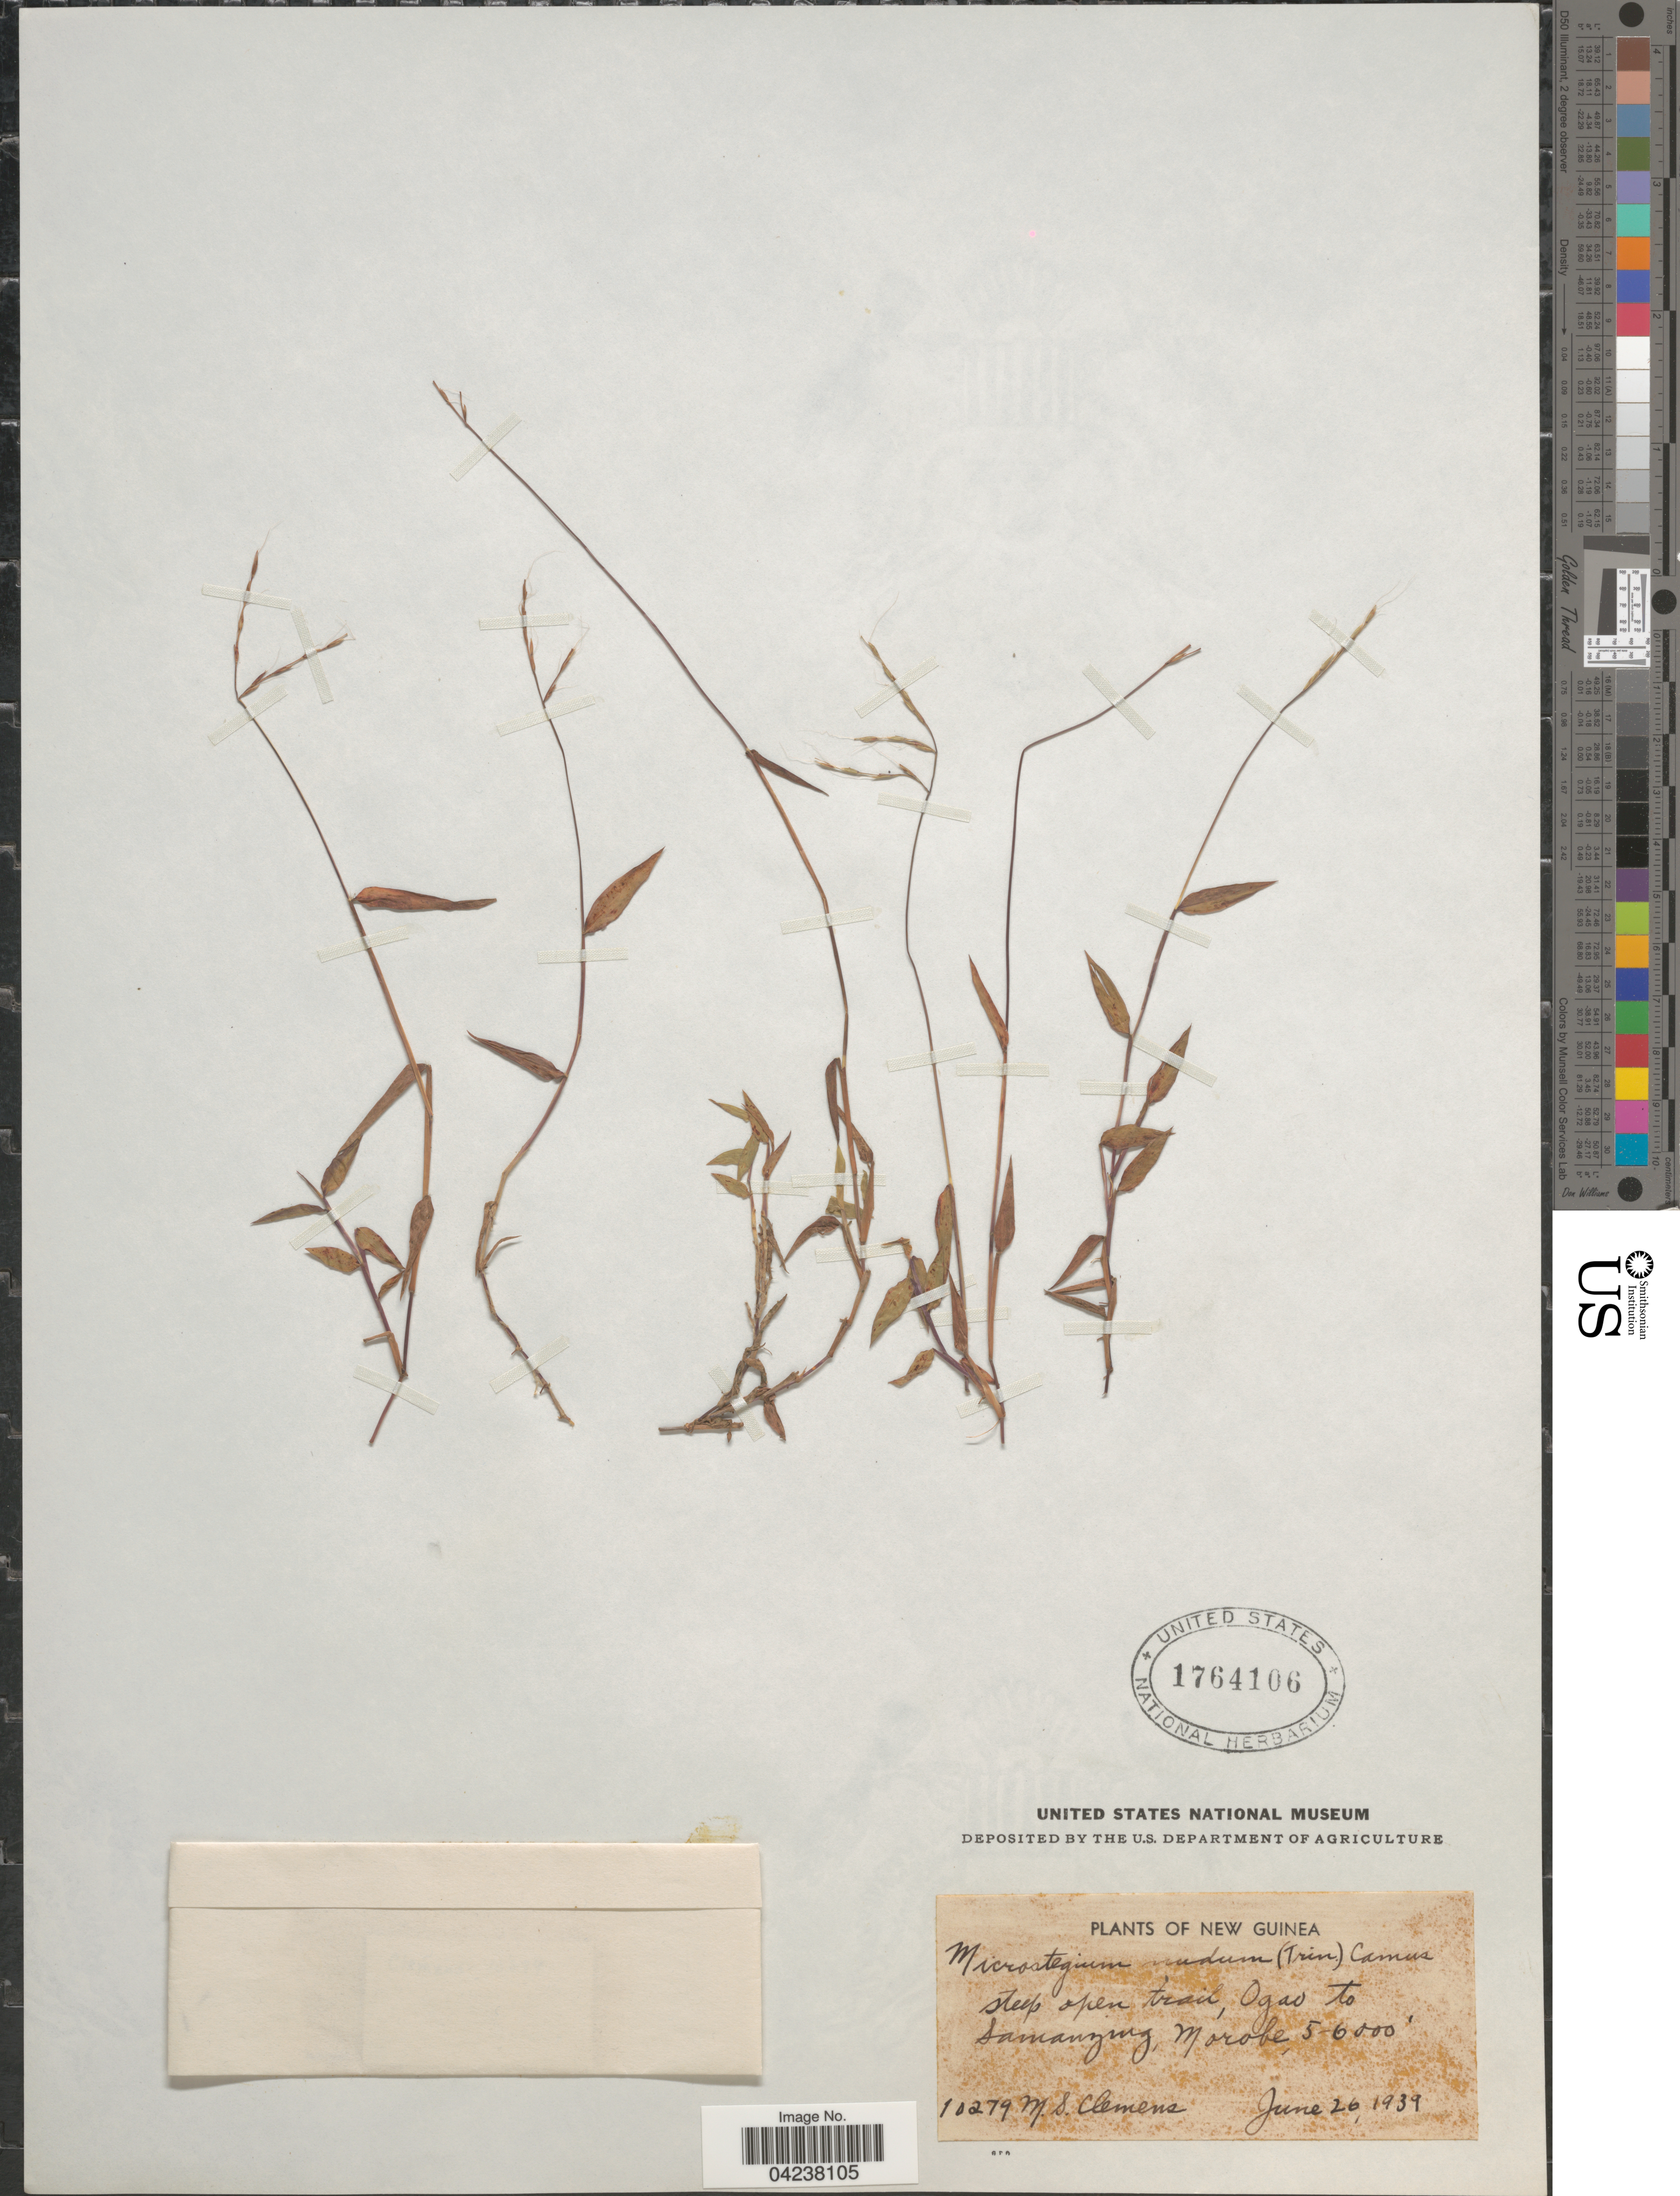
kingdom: Plantae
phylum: Tracheophyta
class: Liliopsida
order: Poales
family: Poaceae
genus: Microstegium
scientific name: Microstegium nudum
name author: (Trin.) A. Camus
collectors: M. S. Clemens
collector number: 10279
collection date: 1939-06-26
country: Papua New Guinea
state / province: Morobe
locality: New Guinea. Steep open trail, Ogao to Samanzing, Morobe.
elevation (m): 1524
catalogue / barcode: US 1764106